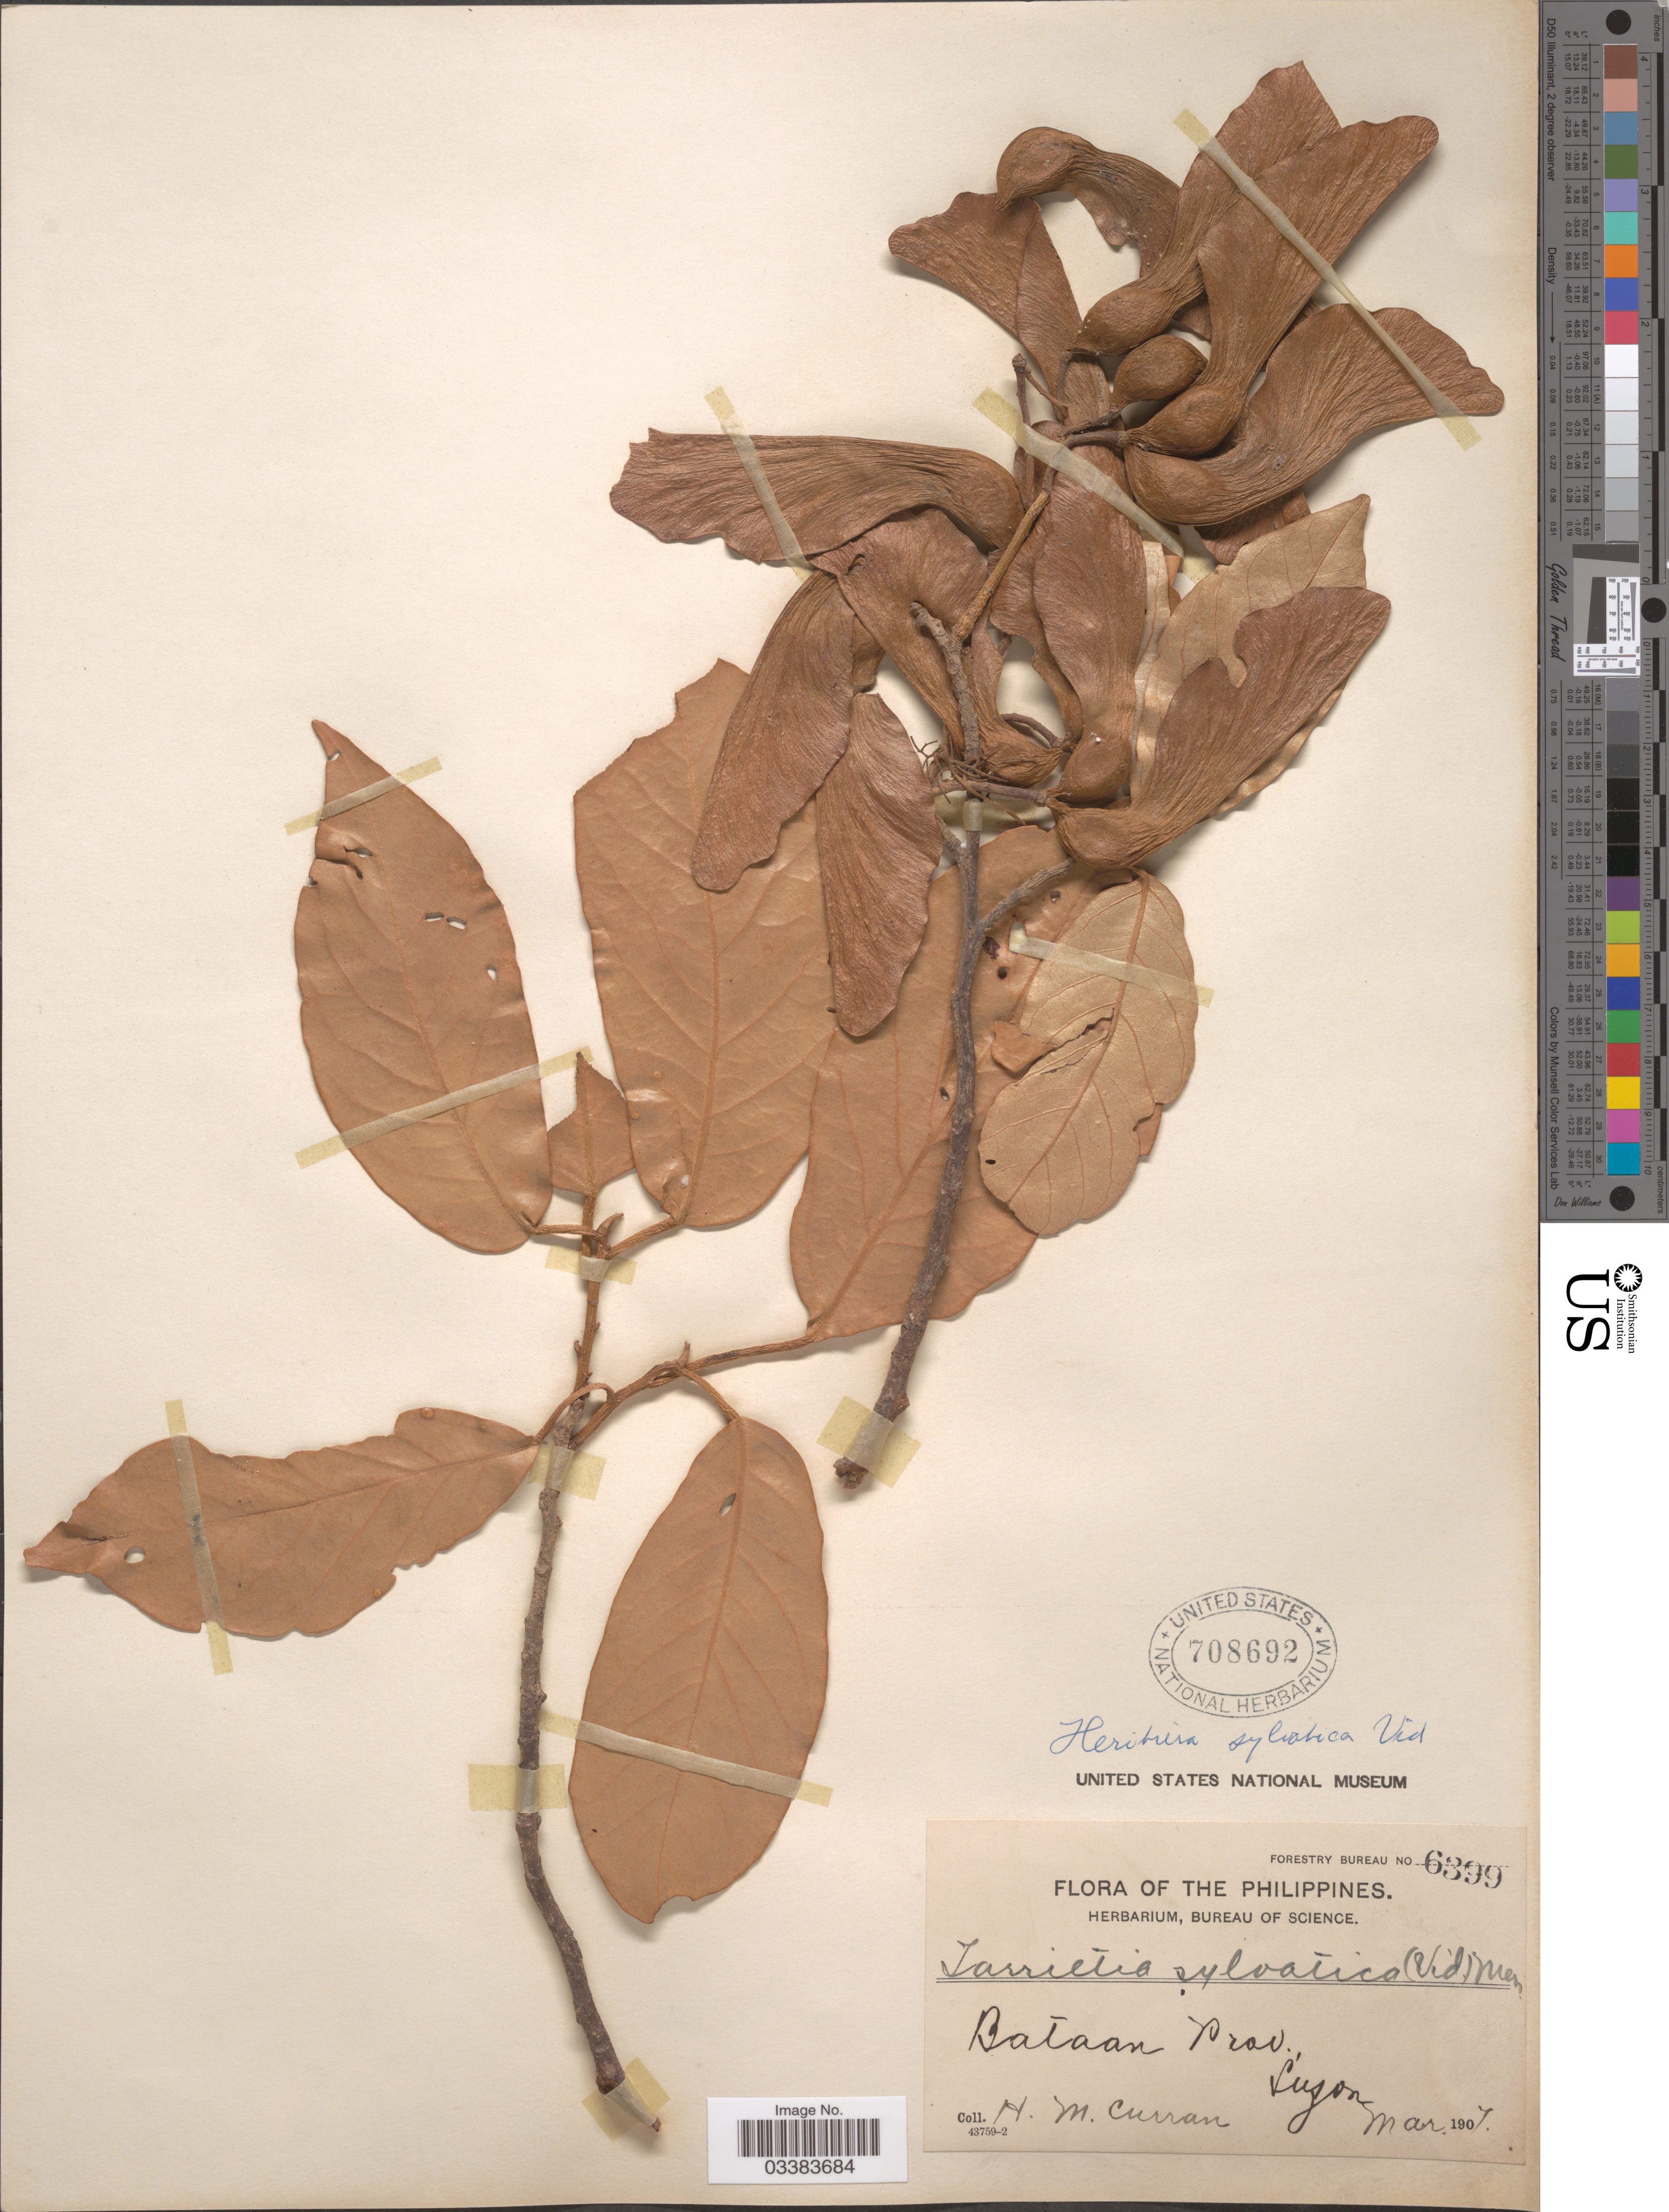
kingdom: Plantae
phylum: Tracheophyta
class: Magnoliopsida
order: Malvales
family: Malvaceae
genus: Heritiera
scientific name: Heritiera sylvatica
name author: S. Vidal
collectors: H. M. Curran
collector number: Forestry Bureau 6399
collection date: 1907-03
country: Philippines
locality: Bataan Prov., Luzon.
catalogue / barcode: US 708692